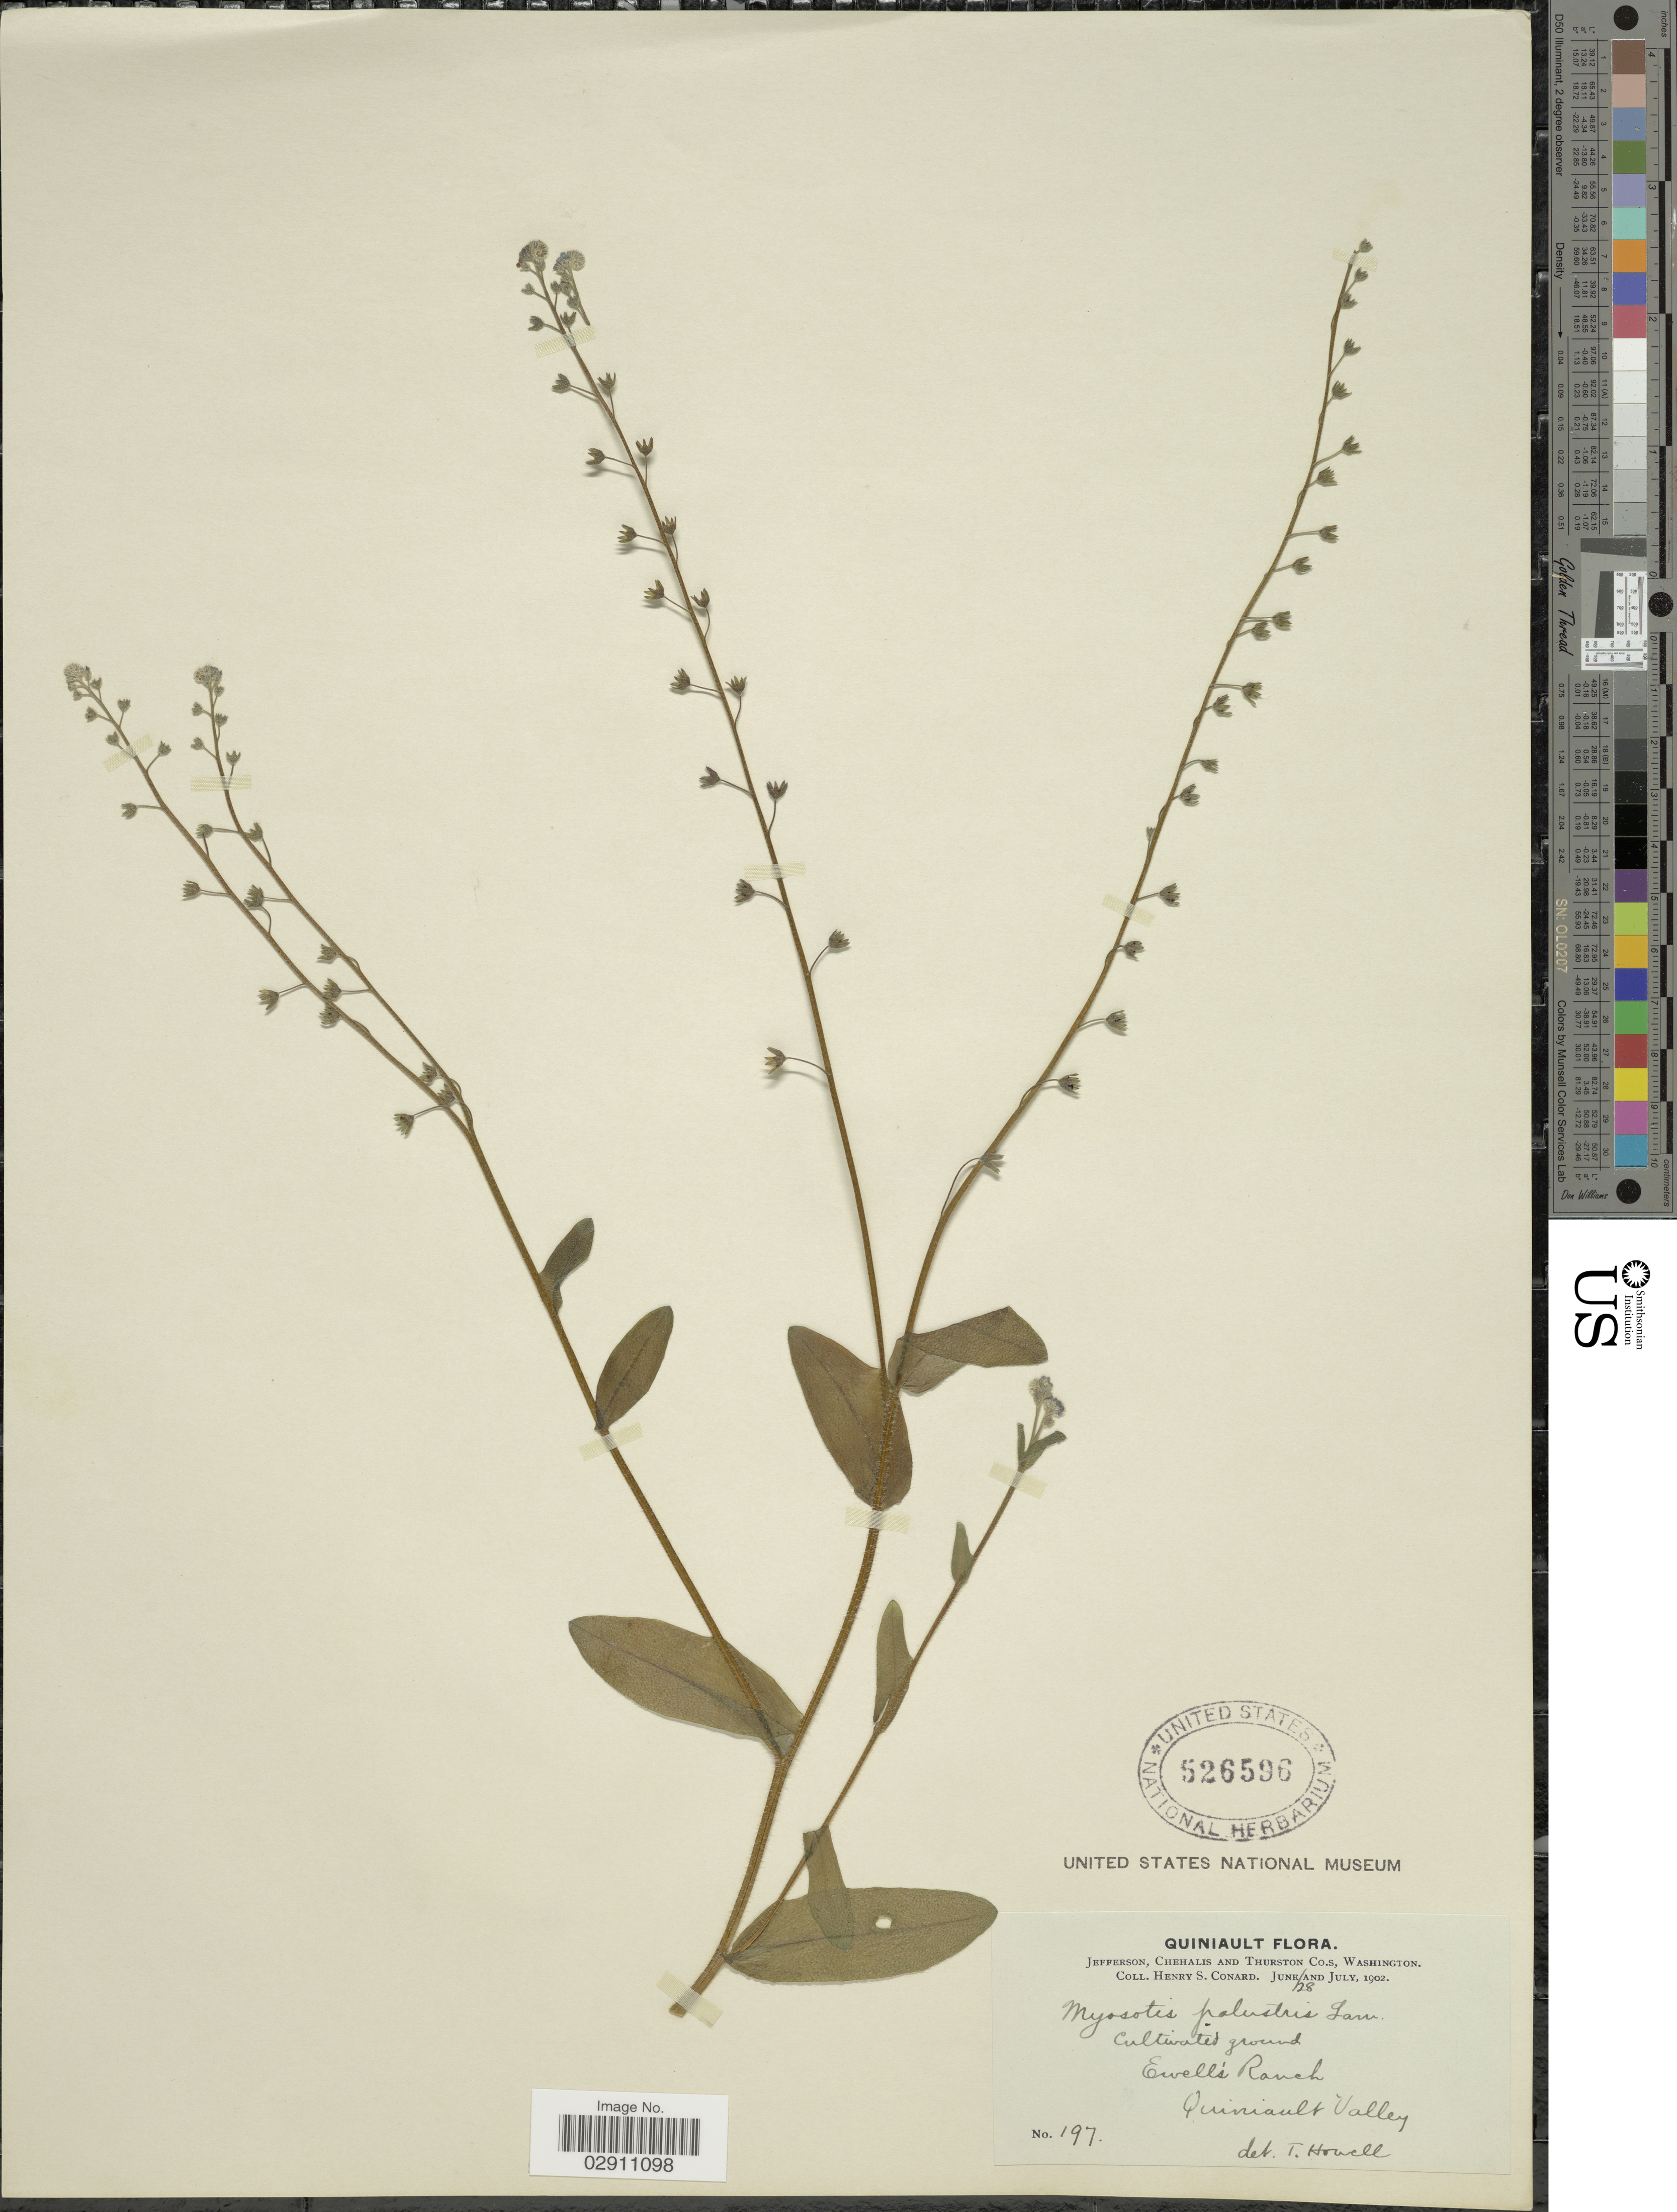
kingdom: Plantae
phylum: Tracheophyta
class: Magnoliopsida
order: Boraginales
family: Boraginaceae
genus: Myosotis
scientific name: Myosotis palustris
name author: L.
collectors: H. S. Conard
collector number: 197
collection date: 1902-06-28/1902-07-28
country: United States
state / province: Washington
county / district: Thurston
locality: Quiniault, Jefferson, Chehalis and Thurston Co.s, Cultivated ground, Ewell's Ranch, Quiniault Valley.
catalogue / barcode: US 526596